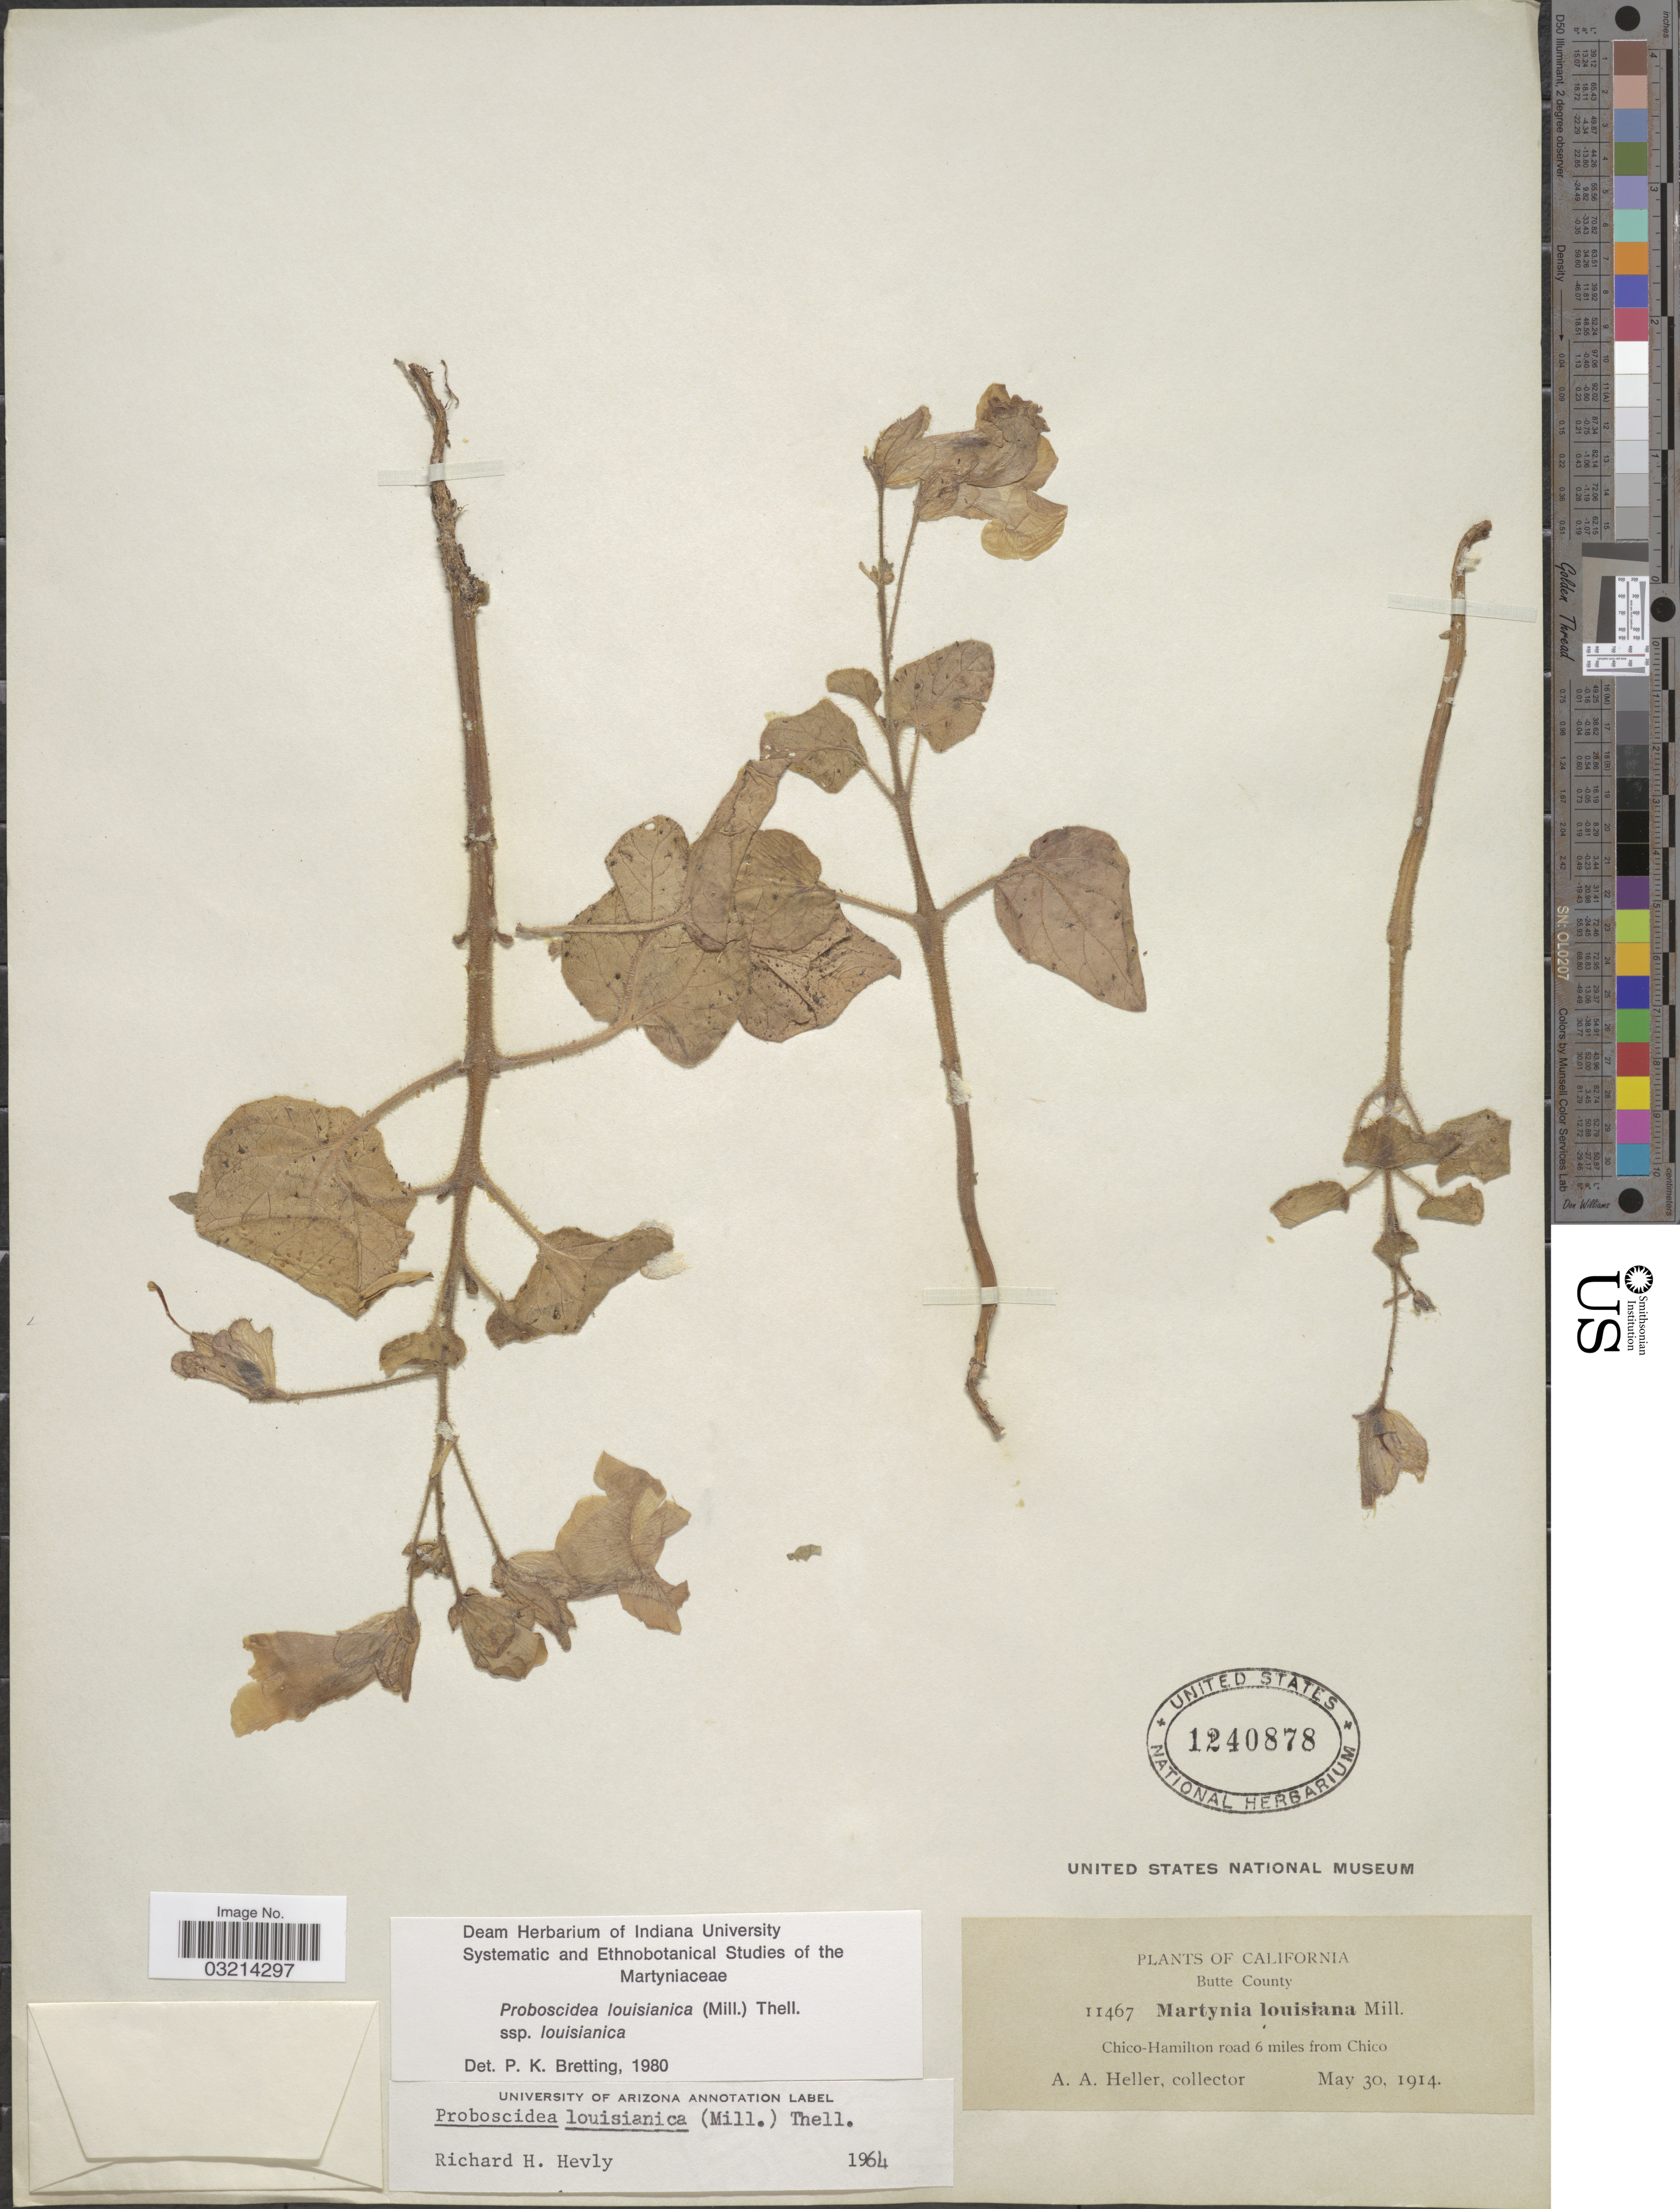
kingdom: Plantae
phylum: Tracheophyta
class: Magnoliopsida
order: Lamiales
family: Martyniaceae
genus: Proboscidea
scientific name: Proboscidea louisianica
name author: Thell.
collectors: A. A. Heller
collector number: II467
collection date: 1914-05-30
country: United States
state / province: California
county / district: Butte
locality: Butte County. Chico-Hamilton road 6 miles from Chico.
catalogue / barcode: US 1240878